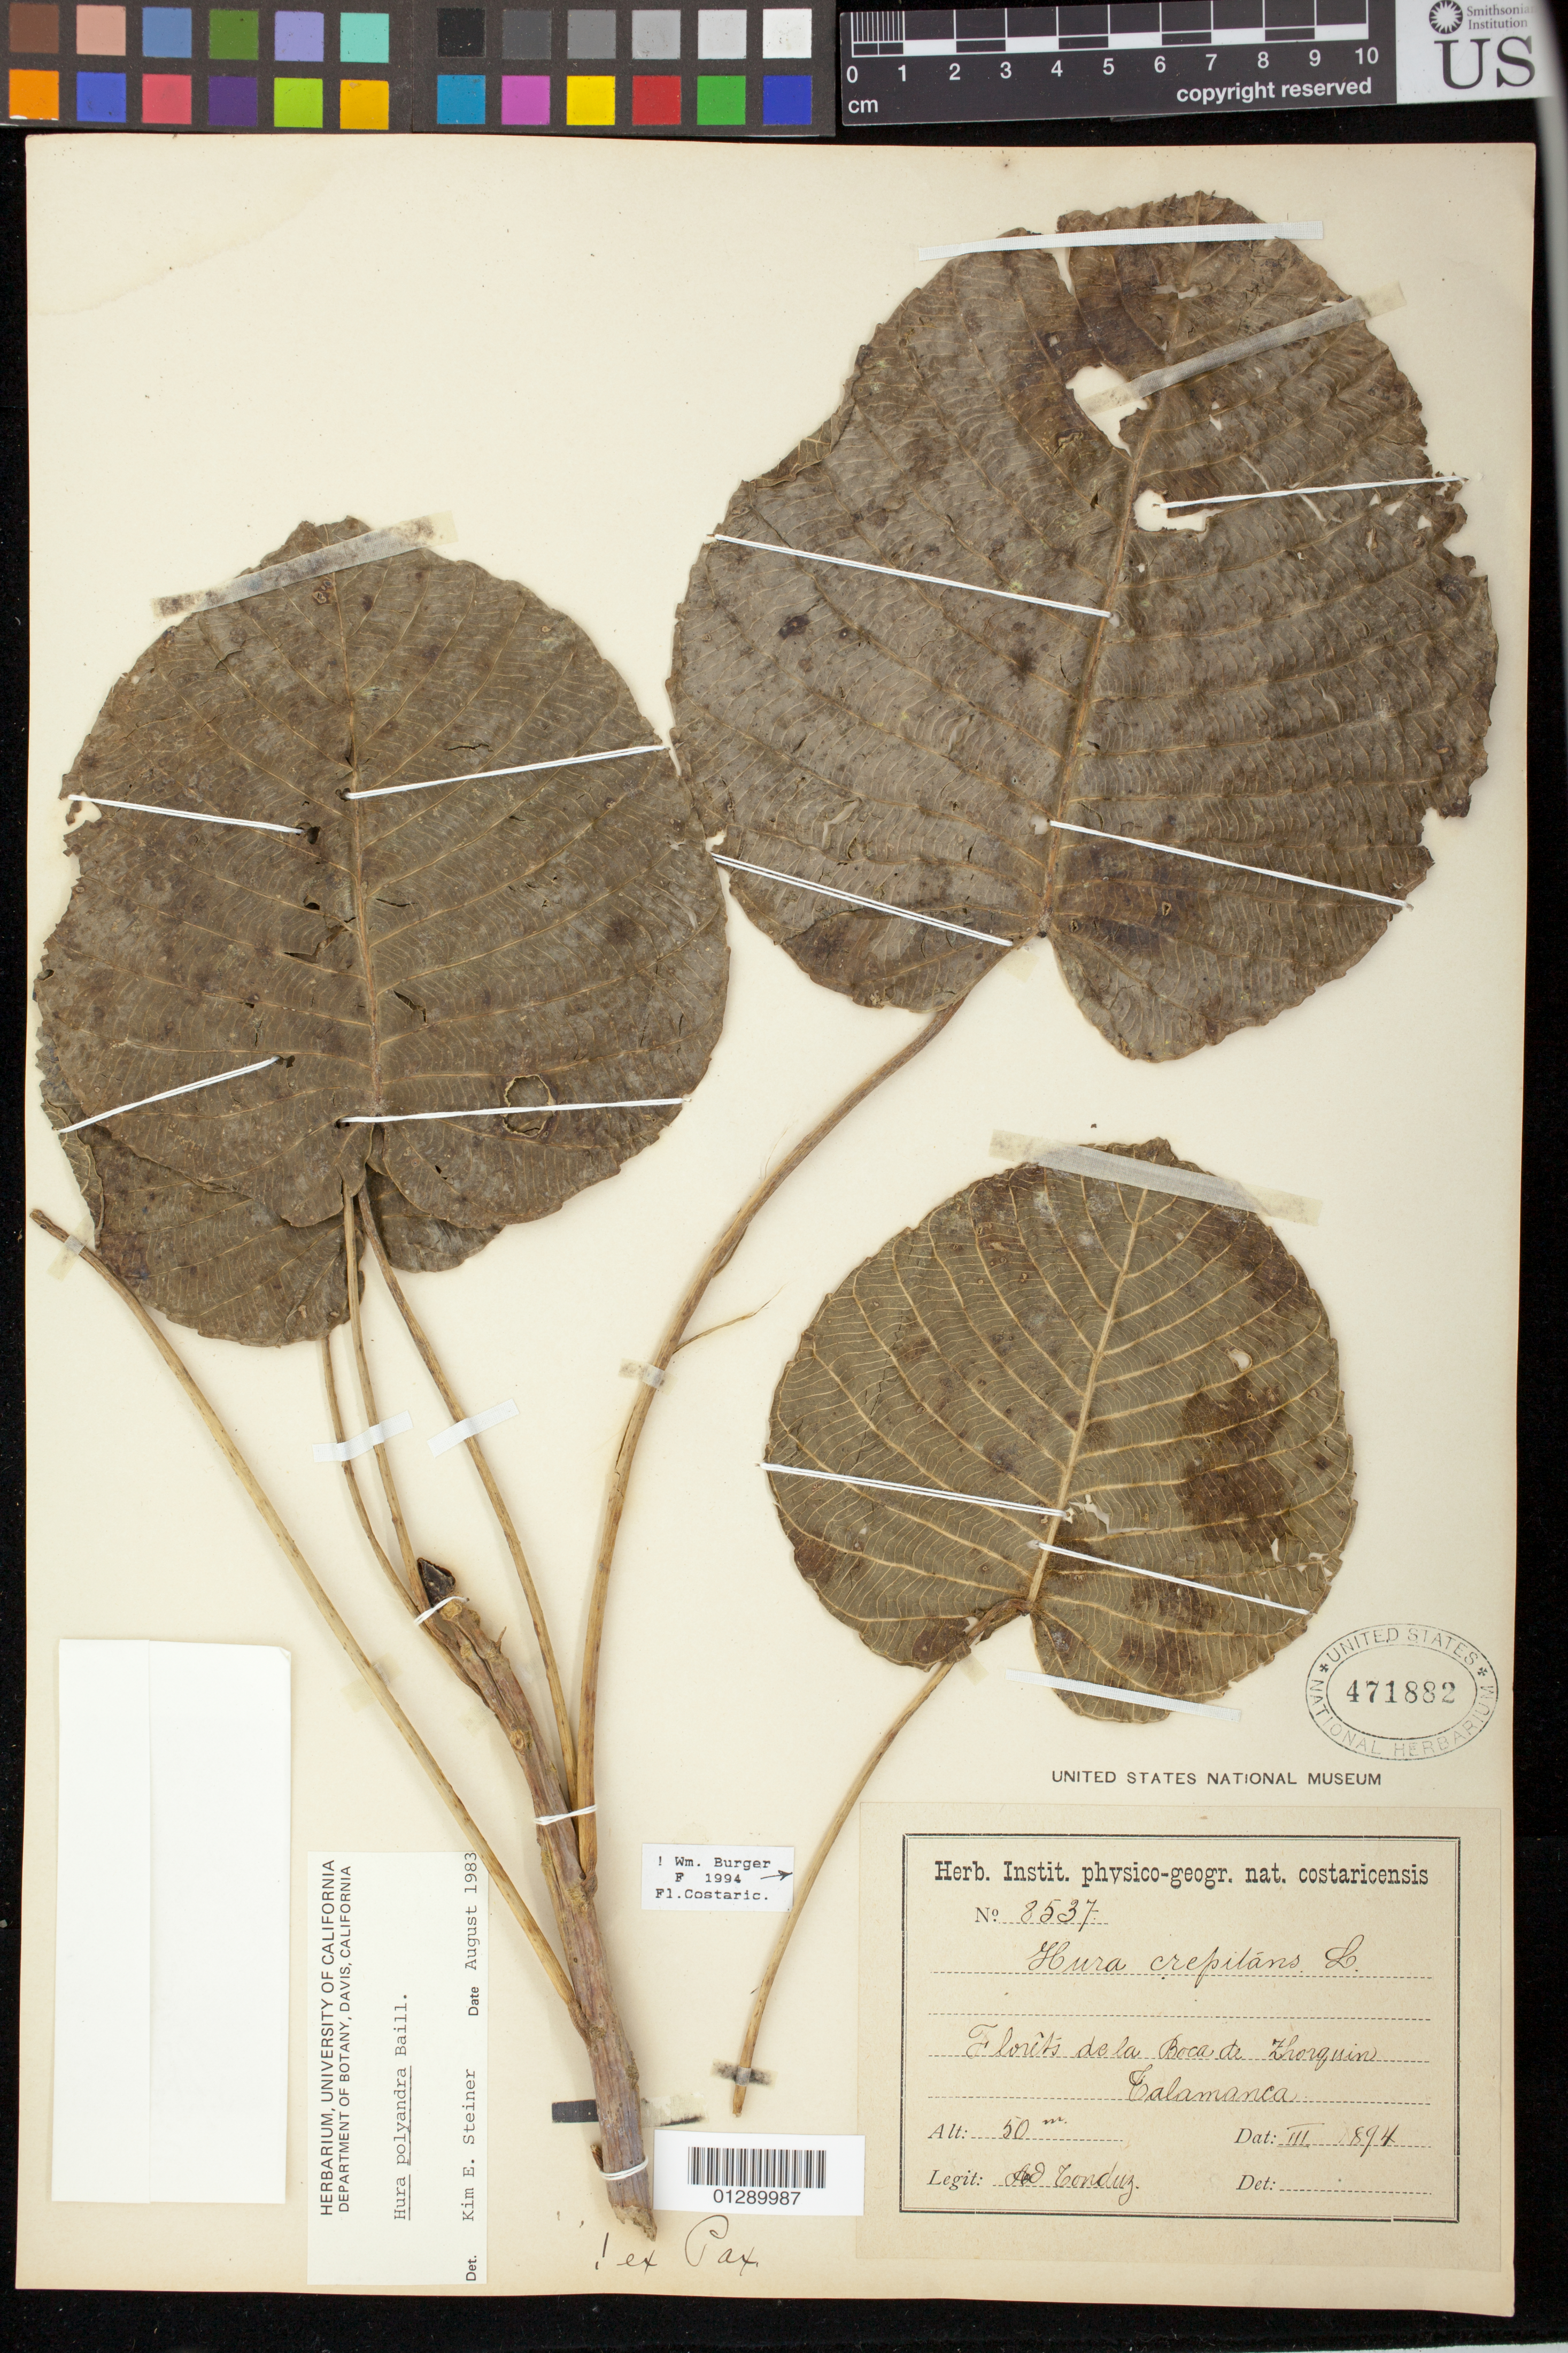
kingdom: Plantae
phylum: Tracheophyta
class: Magnoliopsida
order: Malpighiales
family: Euphorbiaceae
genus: Hura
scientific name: Hura crepitans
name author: L.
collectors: A. Tonduz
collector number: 8537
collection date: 1894-03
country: Costa Rica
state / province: Limon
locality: Boca de Zhorquin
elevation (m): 50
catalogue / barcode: US 471882